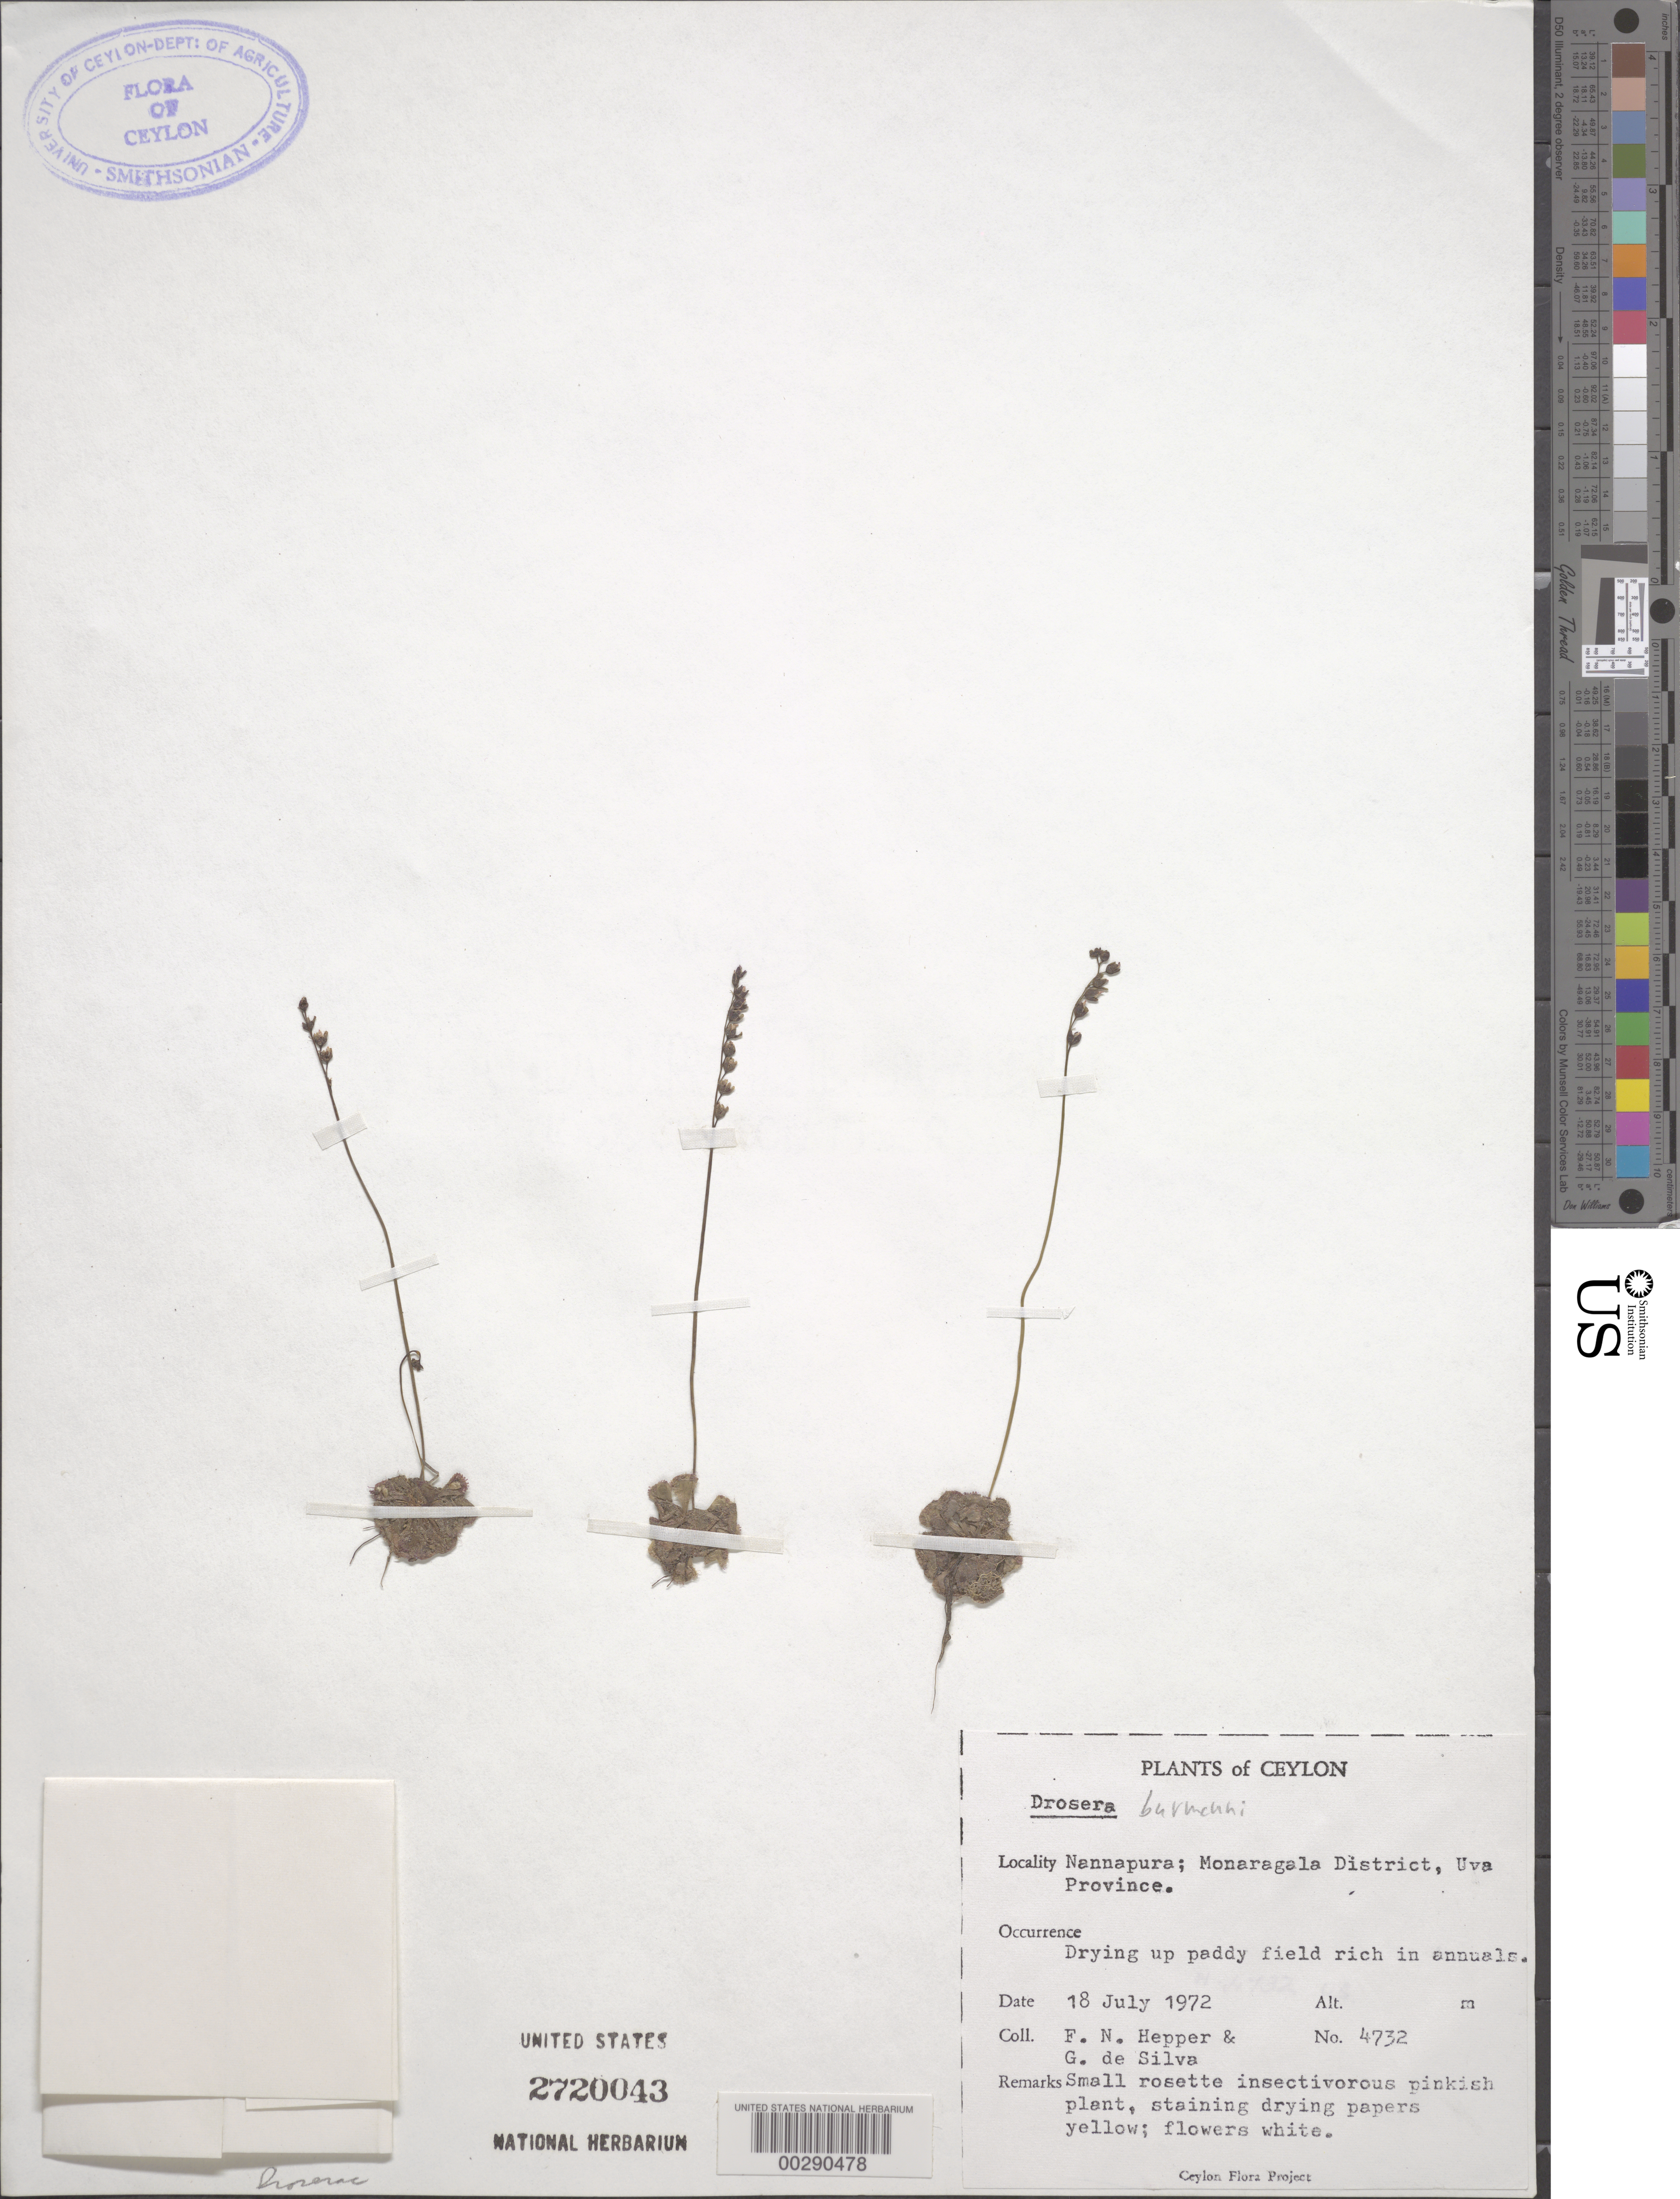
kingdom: Plantae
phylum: Tracheophyta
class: Magnoliopsida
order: Caryophyllales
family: Droseraceae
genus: Drosera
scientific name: Drosera sp.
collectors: F. Hepper & G. De Silva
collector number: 4732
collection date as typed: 18 Jul 1972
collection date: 1972-07-18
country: Sri Lanka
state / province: Uva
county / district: Monaragala Dist.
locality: Nannapura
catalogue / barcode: US 2720043